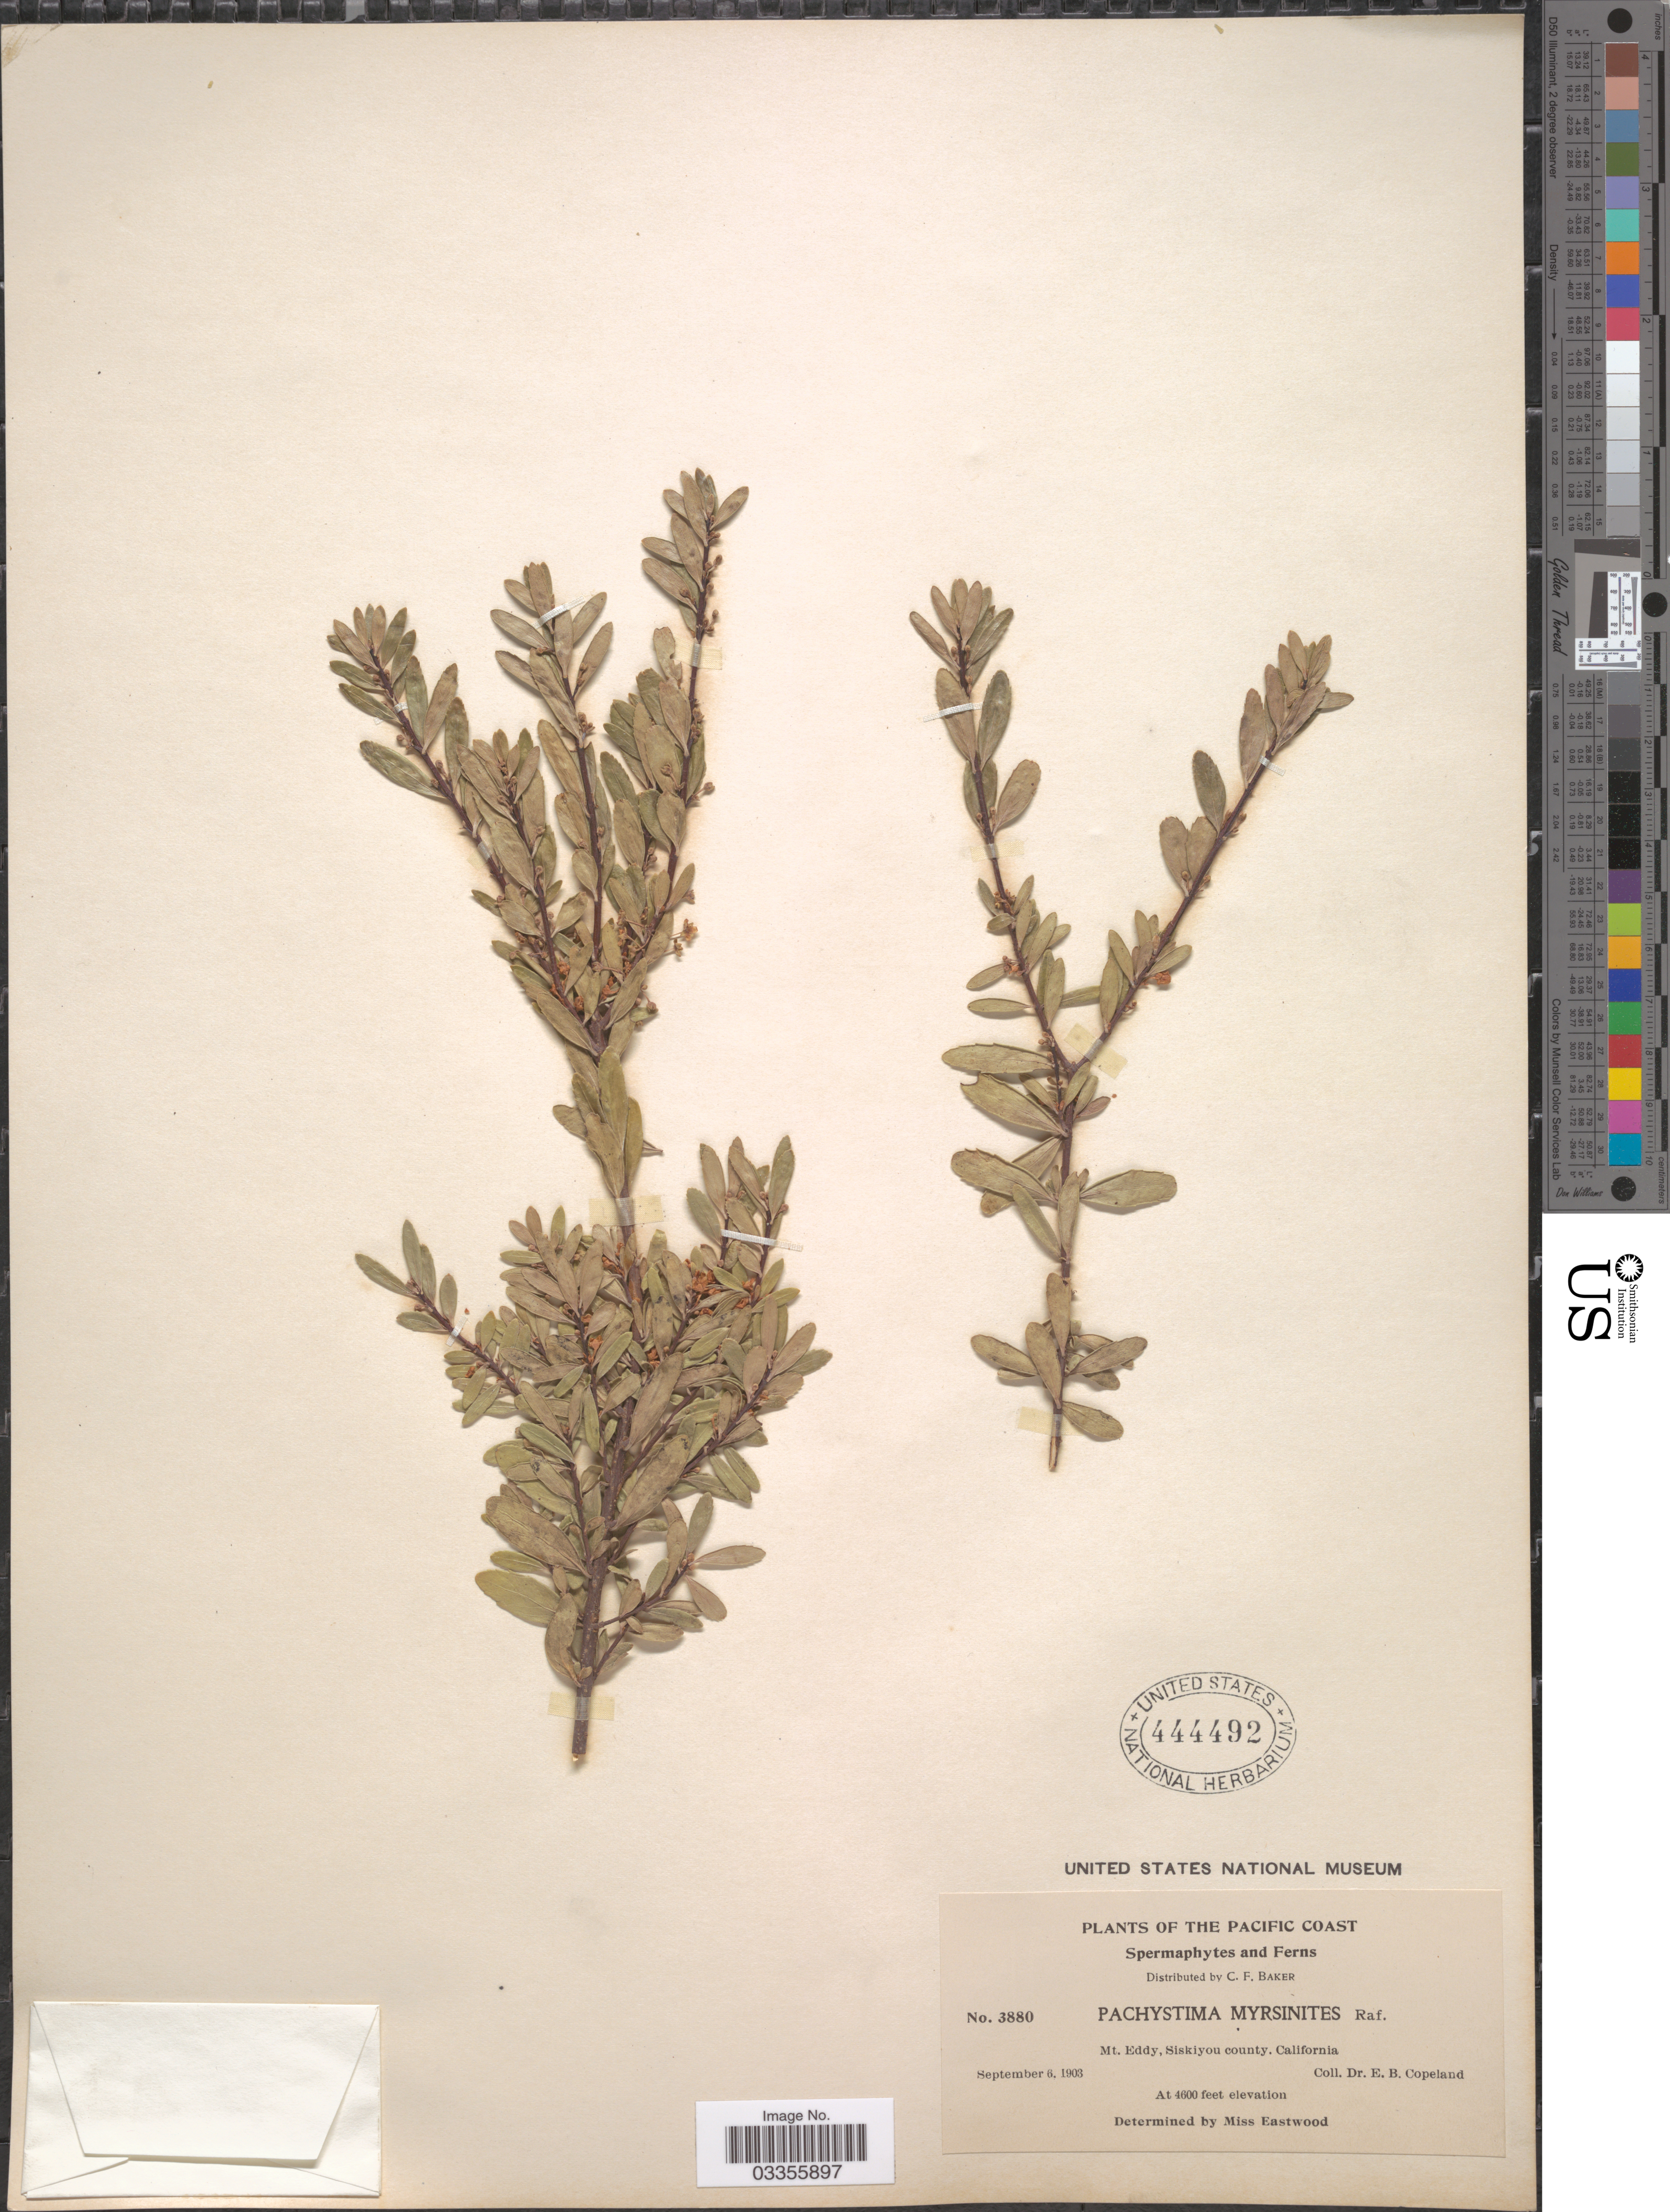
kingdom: Plantae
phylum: Tracheophyta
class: Magnoliopsida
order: Celastrales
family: Celastraceae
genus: Paxistima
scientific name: Paxistima myrsinites subsp. myrsinites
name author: (Pursh) Raf.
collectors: E. B. Copeland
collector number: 3880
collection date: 1903-09-06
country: United States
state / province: California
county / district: Siskiyou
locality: The Pacific Coast. Mt. Eddy, Siskiyou county.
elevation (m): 1402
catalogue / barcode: US 444492